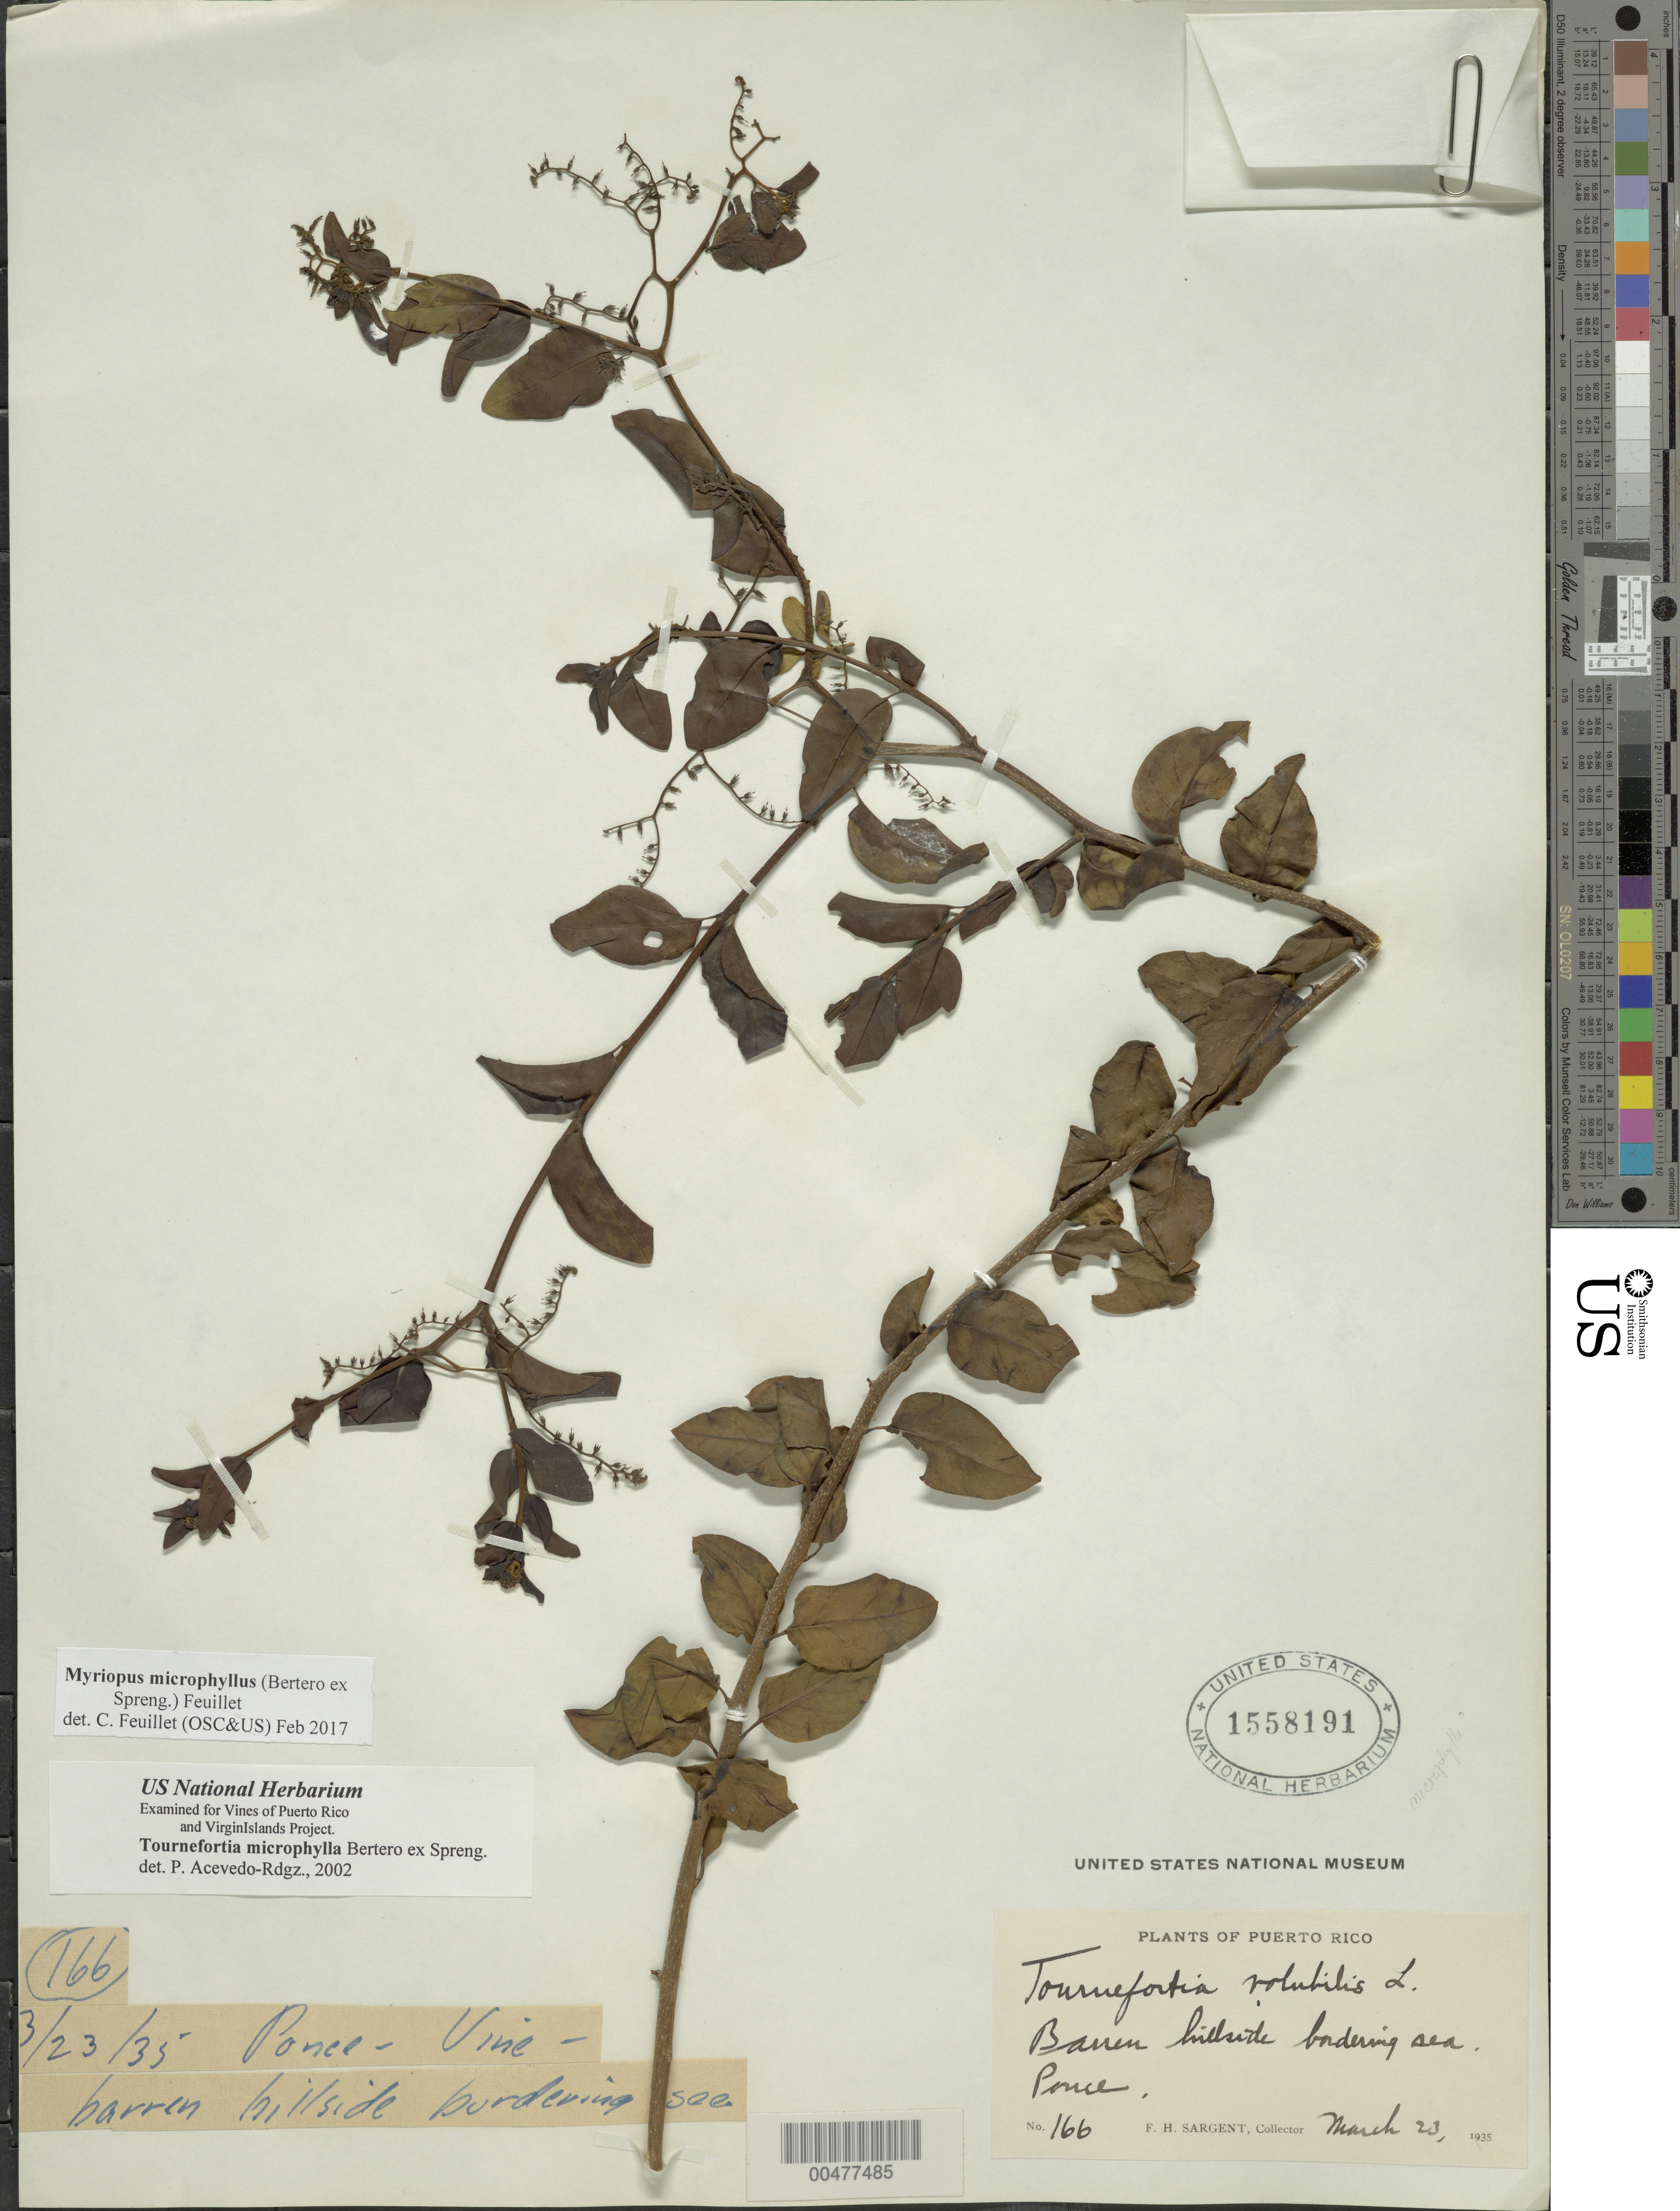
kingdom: Plantae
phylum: Tracheophyta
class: Magnoliopsida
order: Boraginales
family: Heliotropiaceae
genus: Myriopus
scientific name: Myriopus microphyllus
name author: (Bertero ex Spreng.) Feuillet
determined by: Feuillet, C.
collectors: F. H. Sargent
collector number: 166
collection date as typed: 23 Mar 1935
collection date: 1935-03-23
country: Puerto Rico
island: Greater Antilles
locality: Ponce. Barren hillside near sea.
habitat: Barren hillside bordering sea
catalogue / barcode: US 1558191